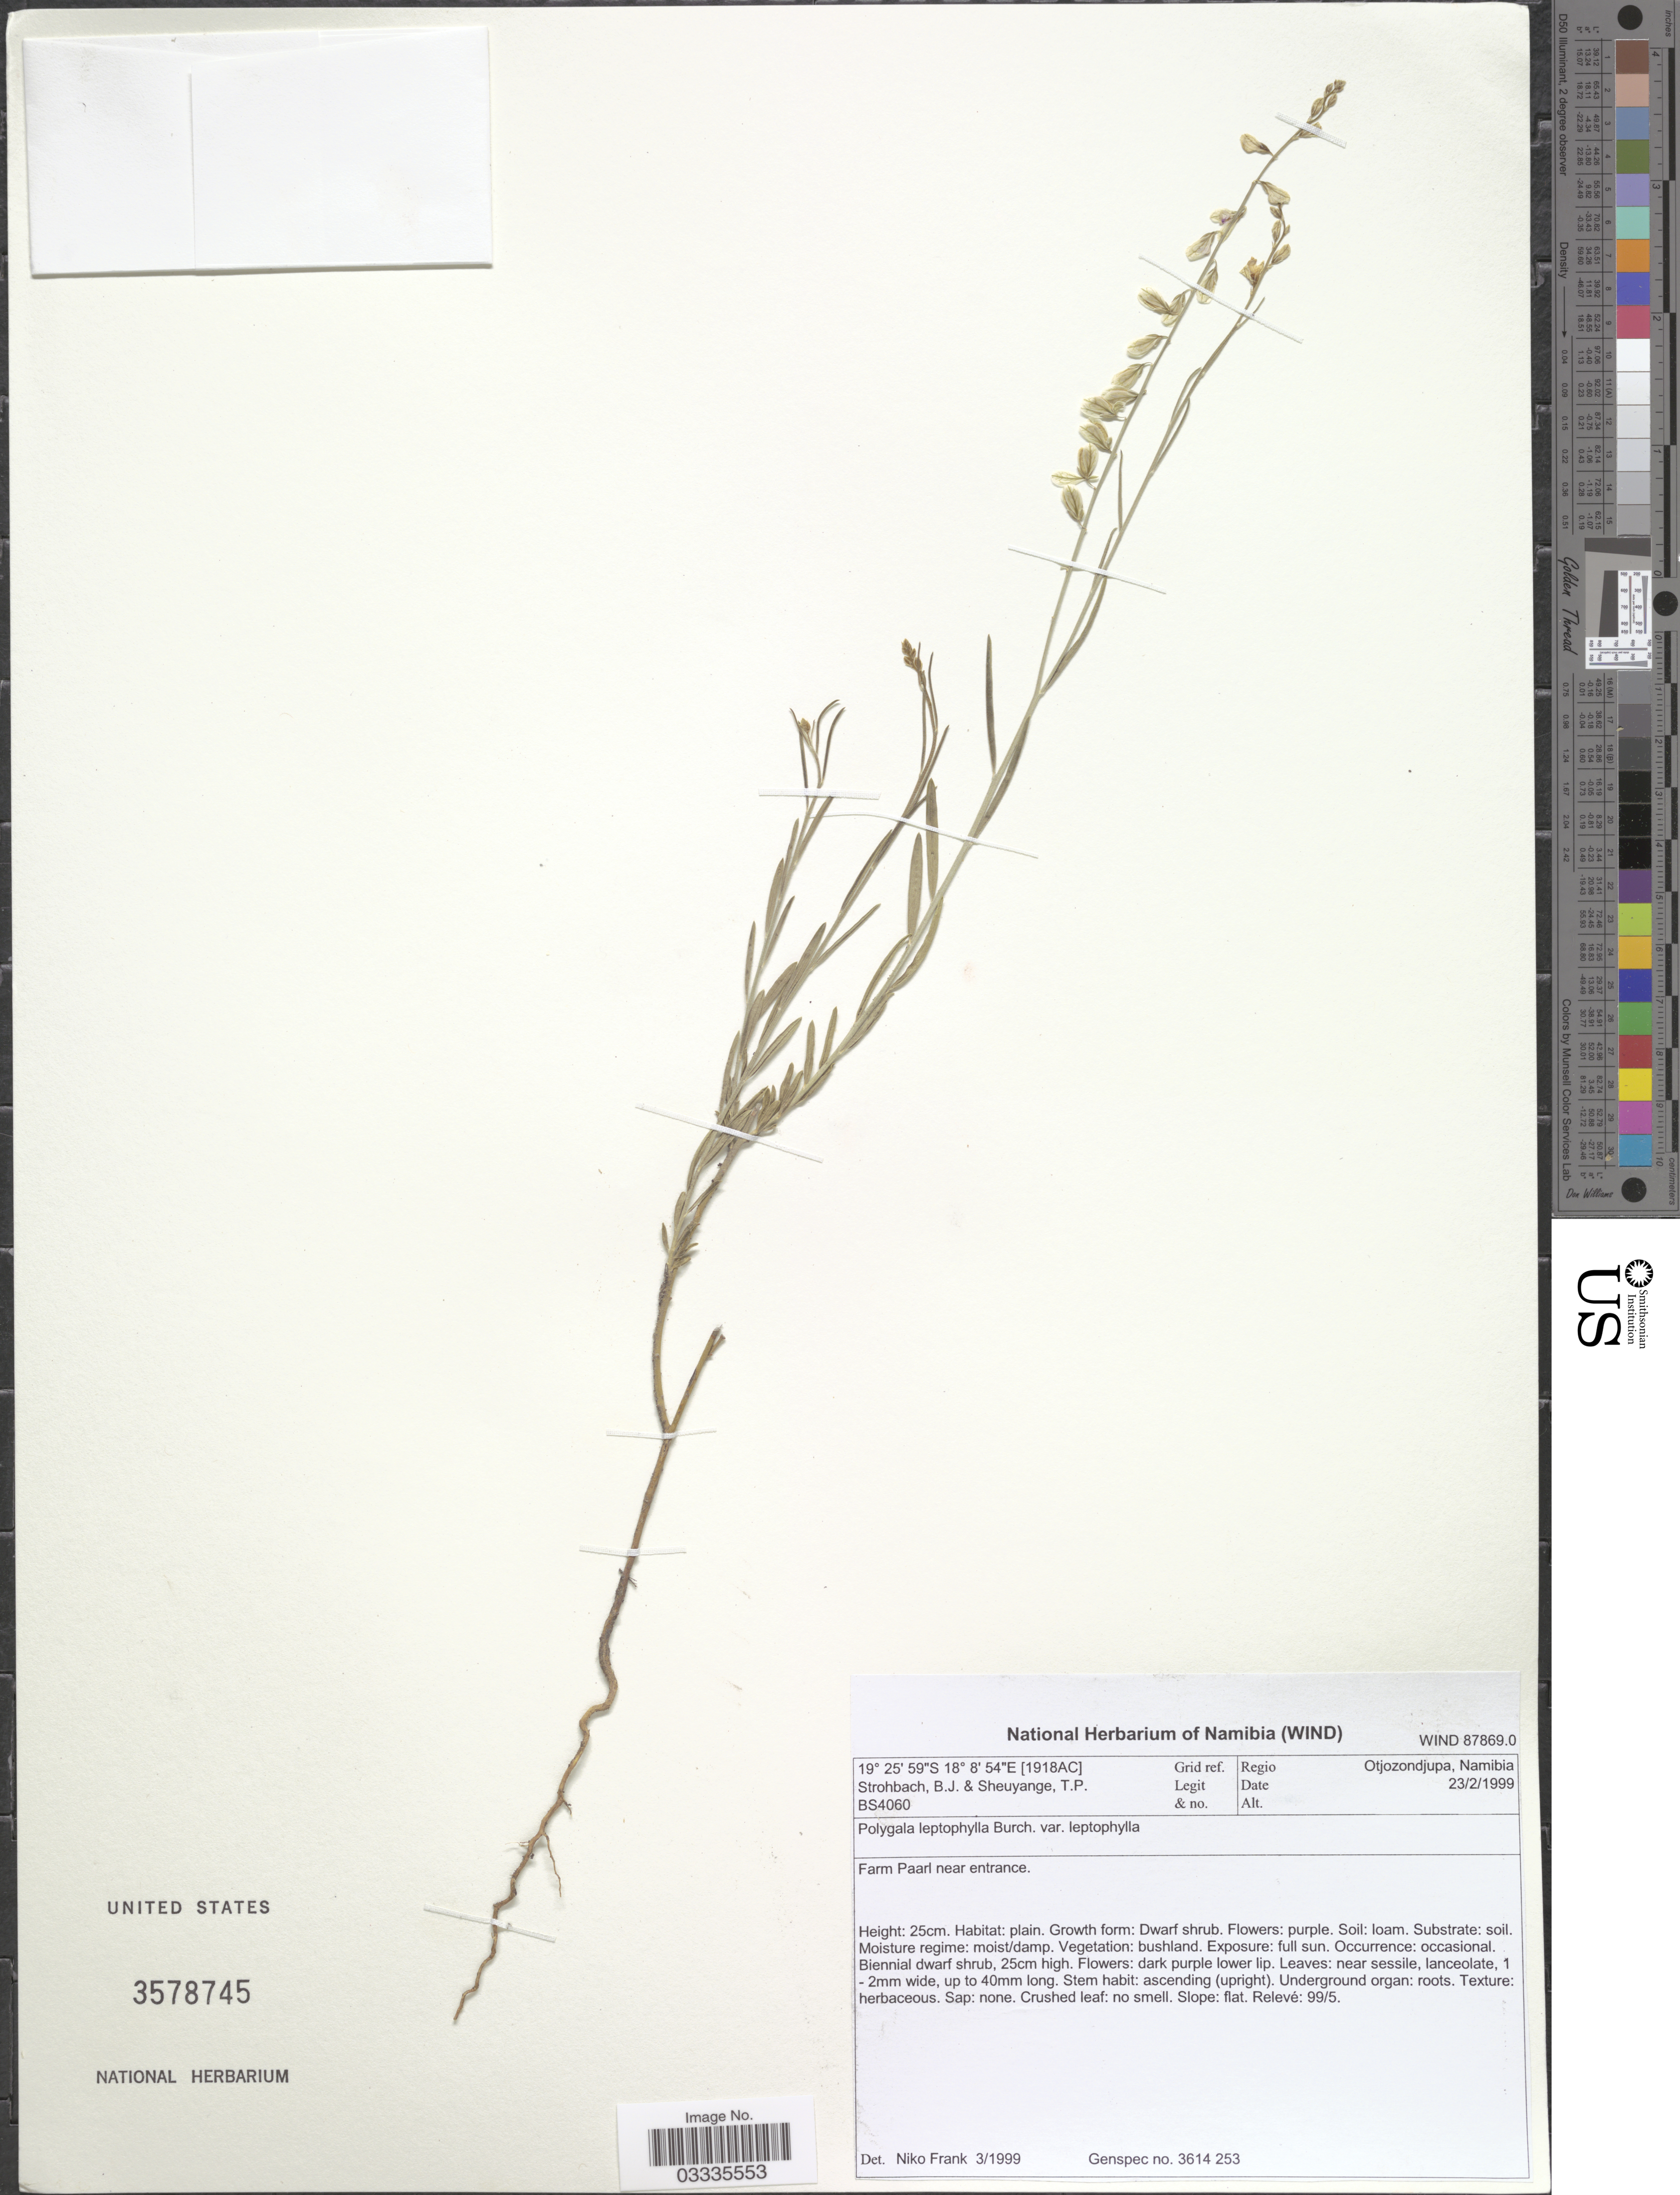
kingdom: Plantae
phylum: Tracheophyta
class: Magnoliopsida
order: Fabales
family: Polygalaceae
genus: Polygala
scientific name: Polygala leptophylla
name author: Burch.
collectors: B. Strohbach & T. Sheuyange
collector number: BS4060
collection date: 1999-02-23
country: Namibia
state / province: Otjozondjupa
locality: Regio Otjozondjupa, Namibia. Grid ref. [1918AC]. Farm Paarl near entrance.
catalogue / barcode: US 3578745